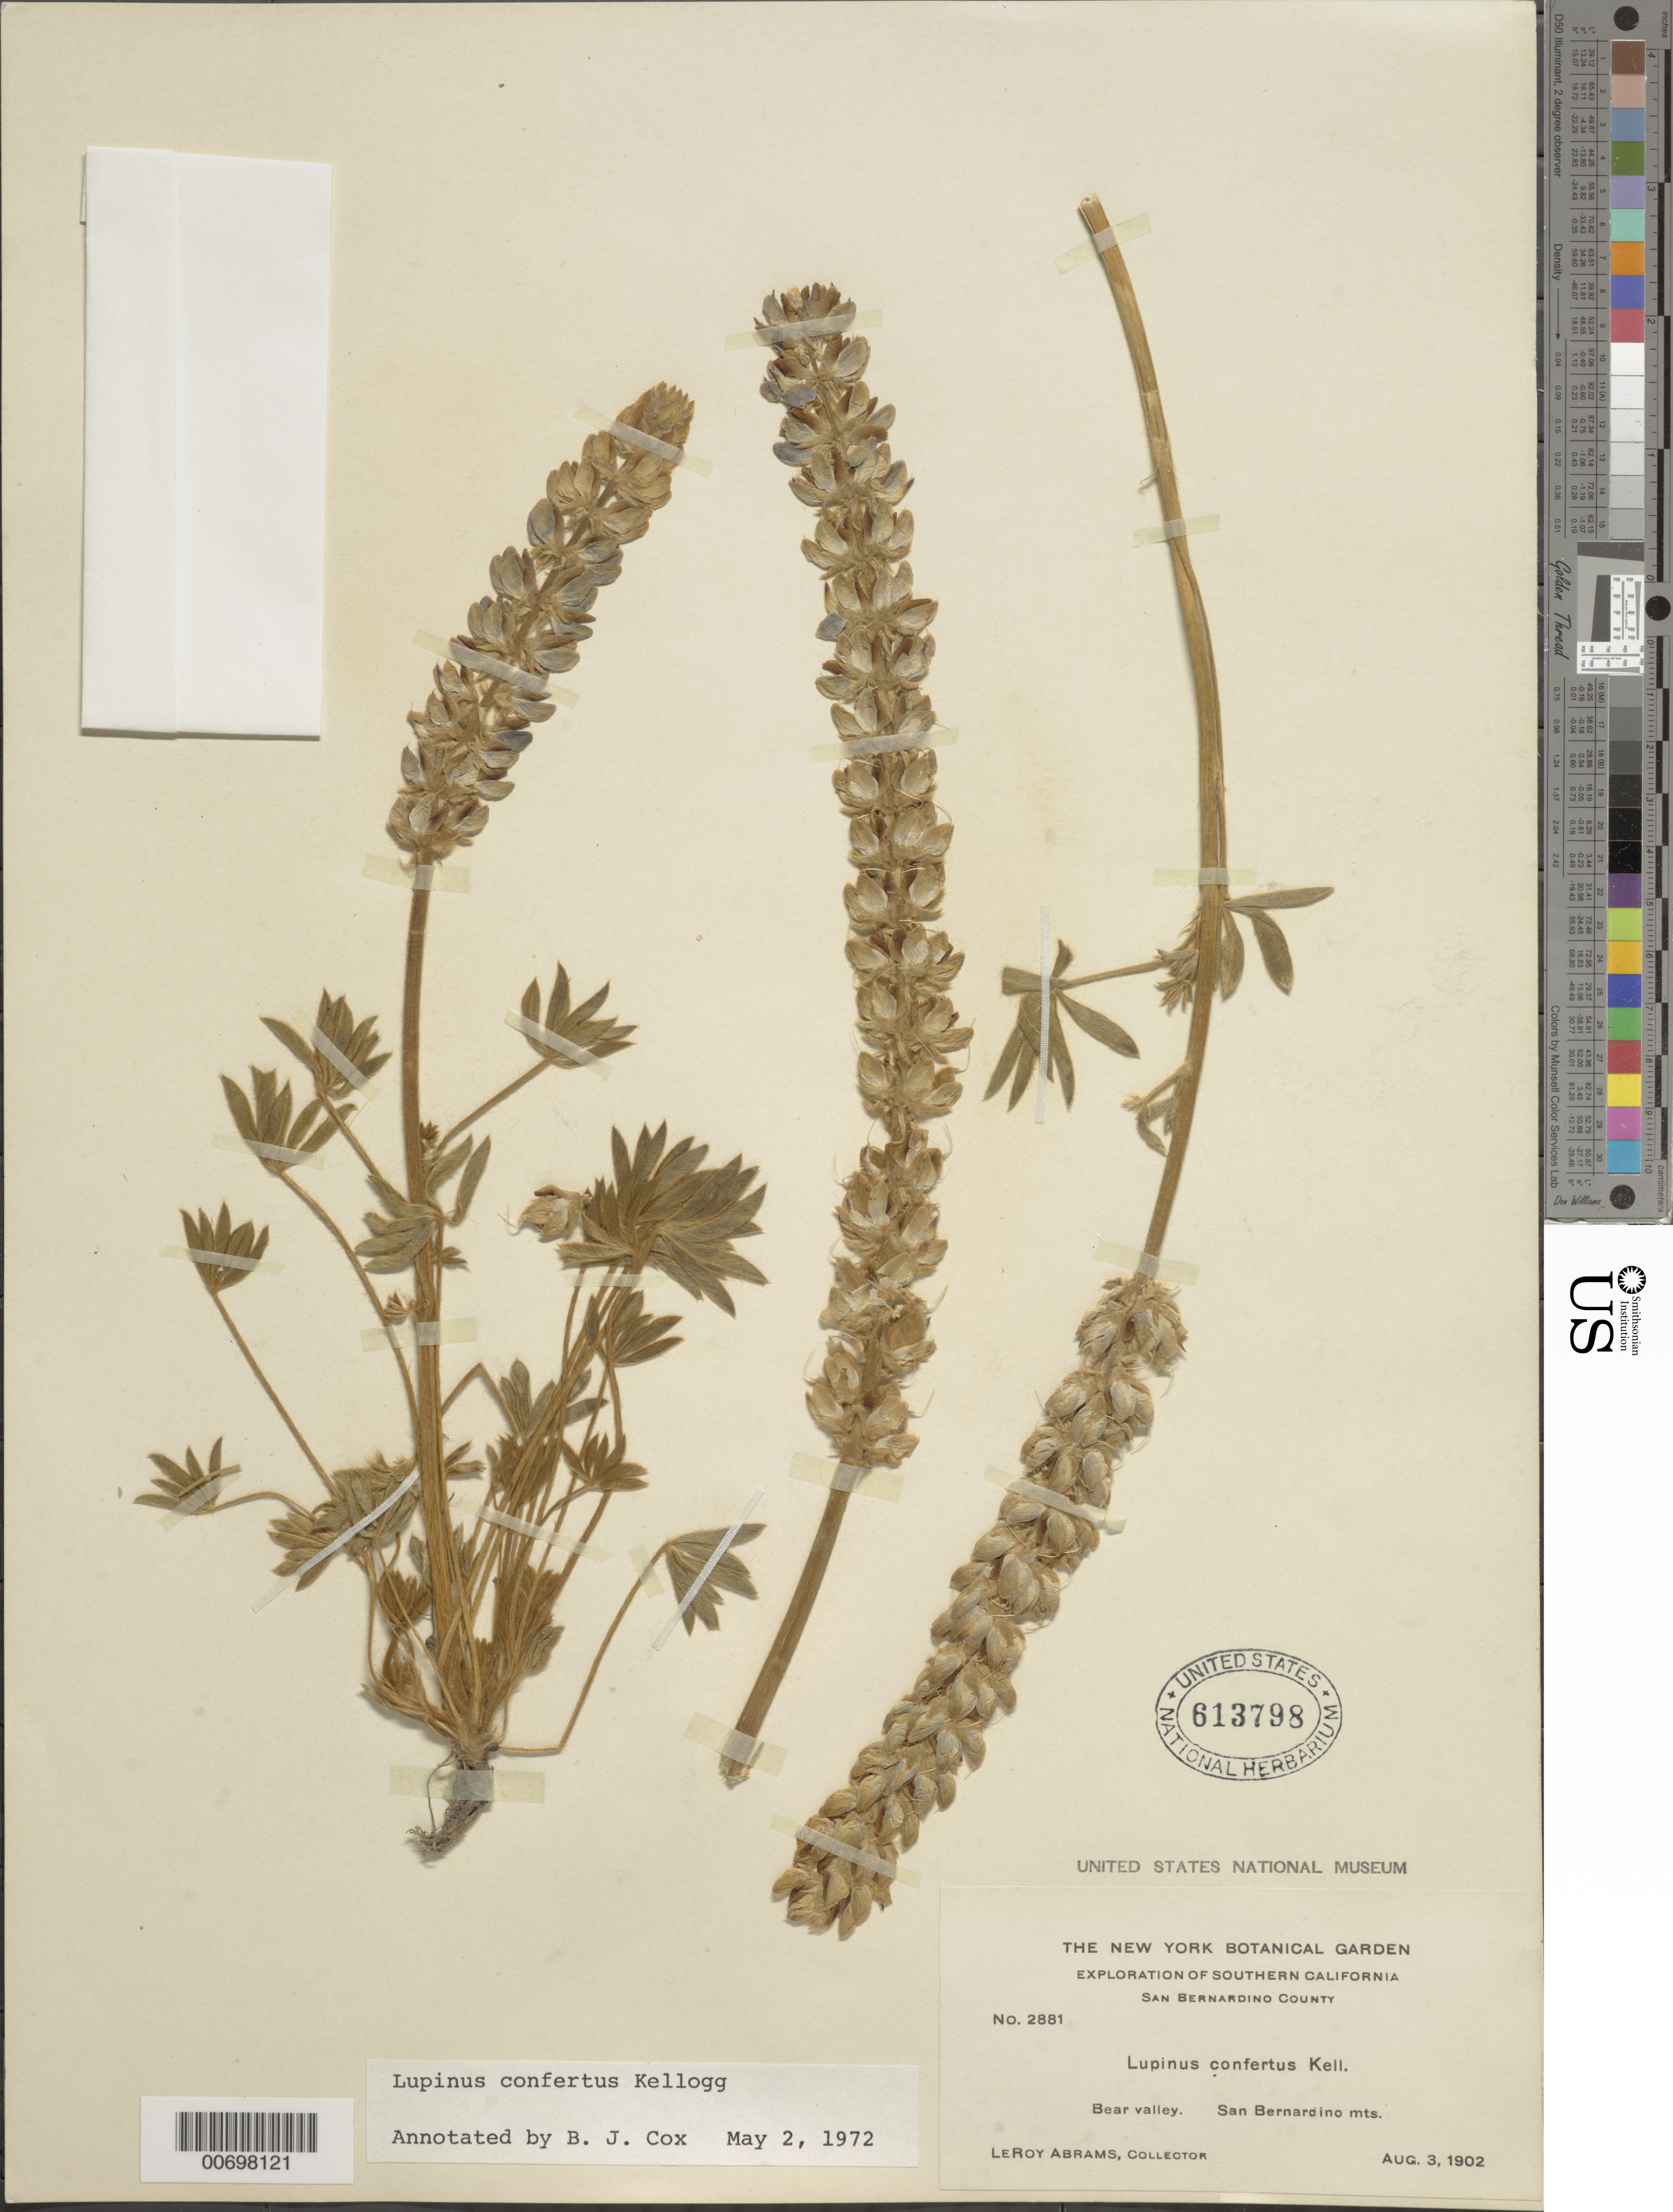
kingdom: Plantae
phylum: Tracheophyta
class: Magnoliopsida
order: Fabales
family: Fabaceae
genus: Lupinus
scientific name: Lupinus confertus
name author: Kellogg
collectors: L. Abrams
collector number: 2881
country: United States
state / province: California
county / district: San Bernardino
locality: Bear Valley, San Bernardino Mts.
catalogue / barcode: US 613798